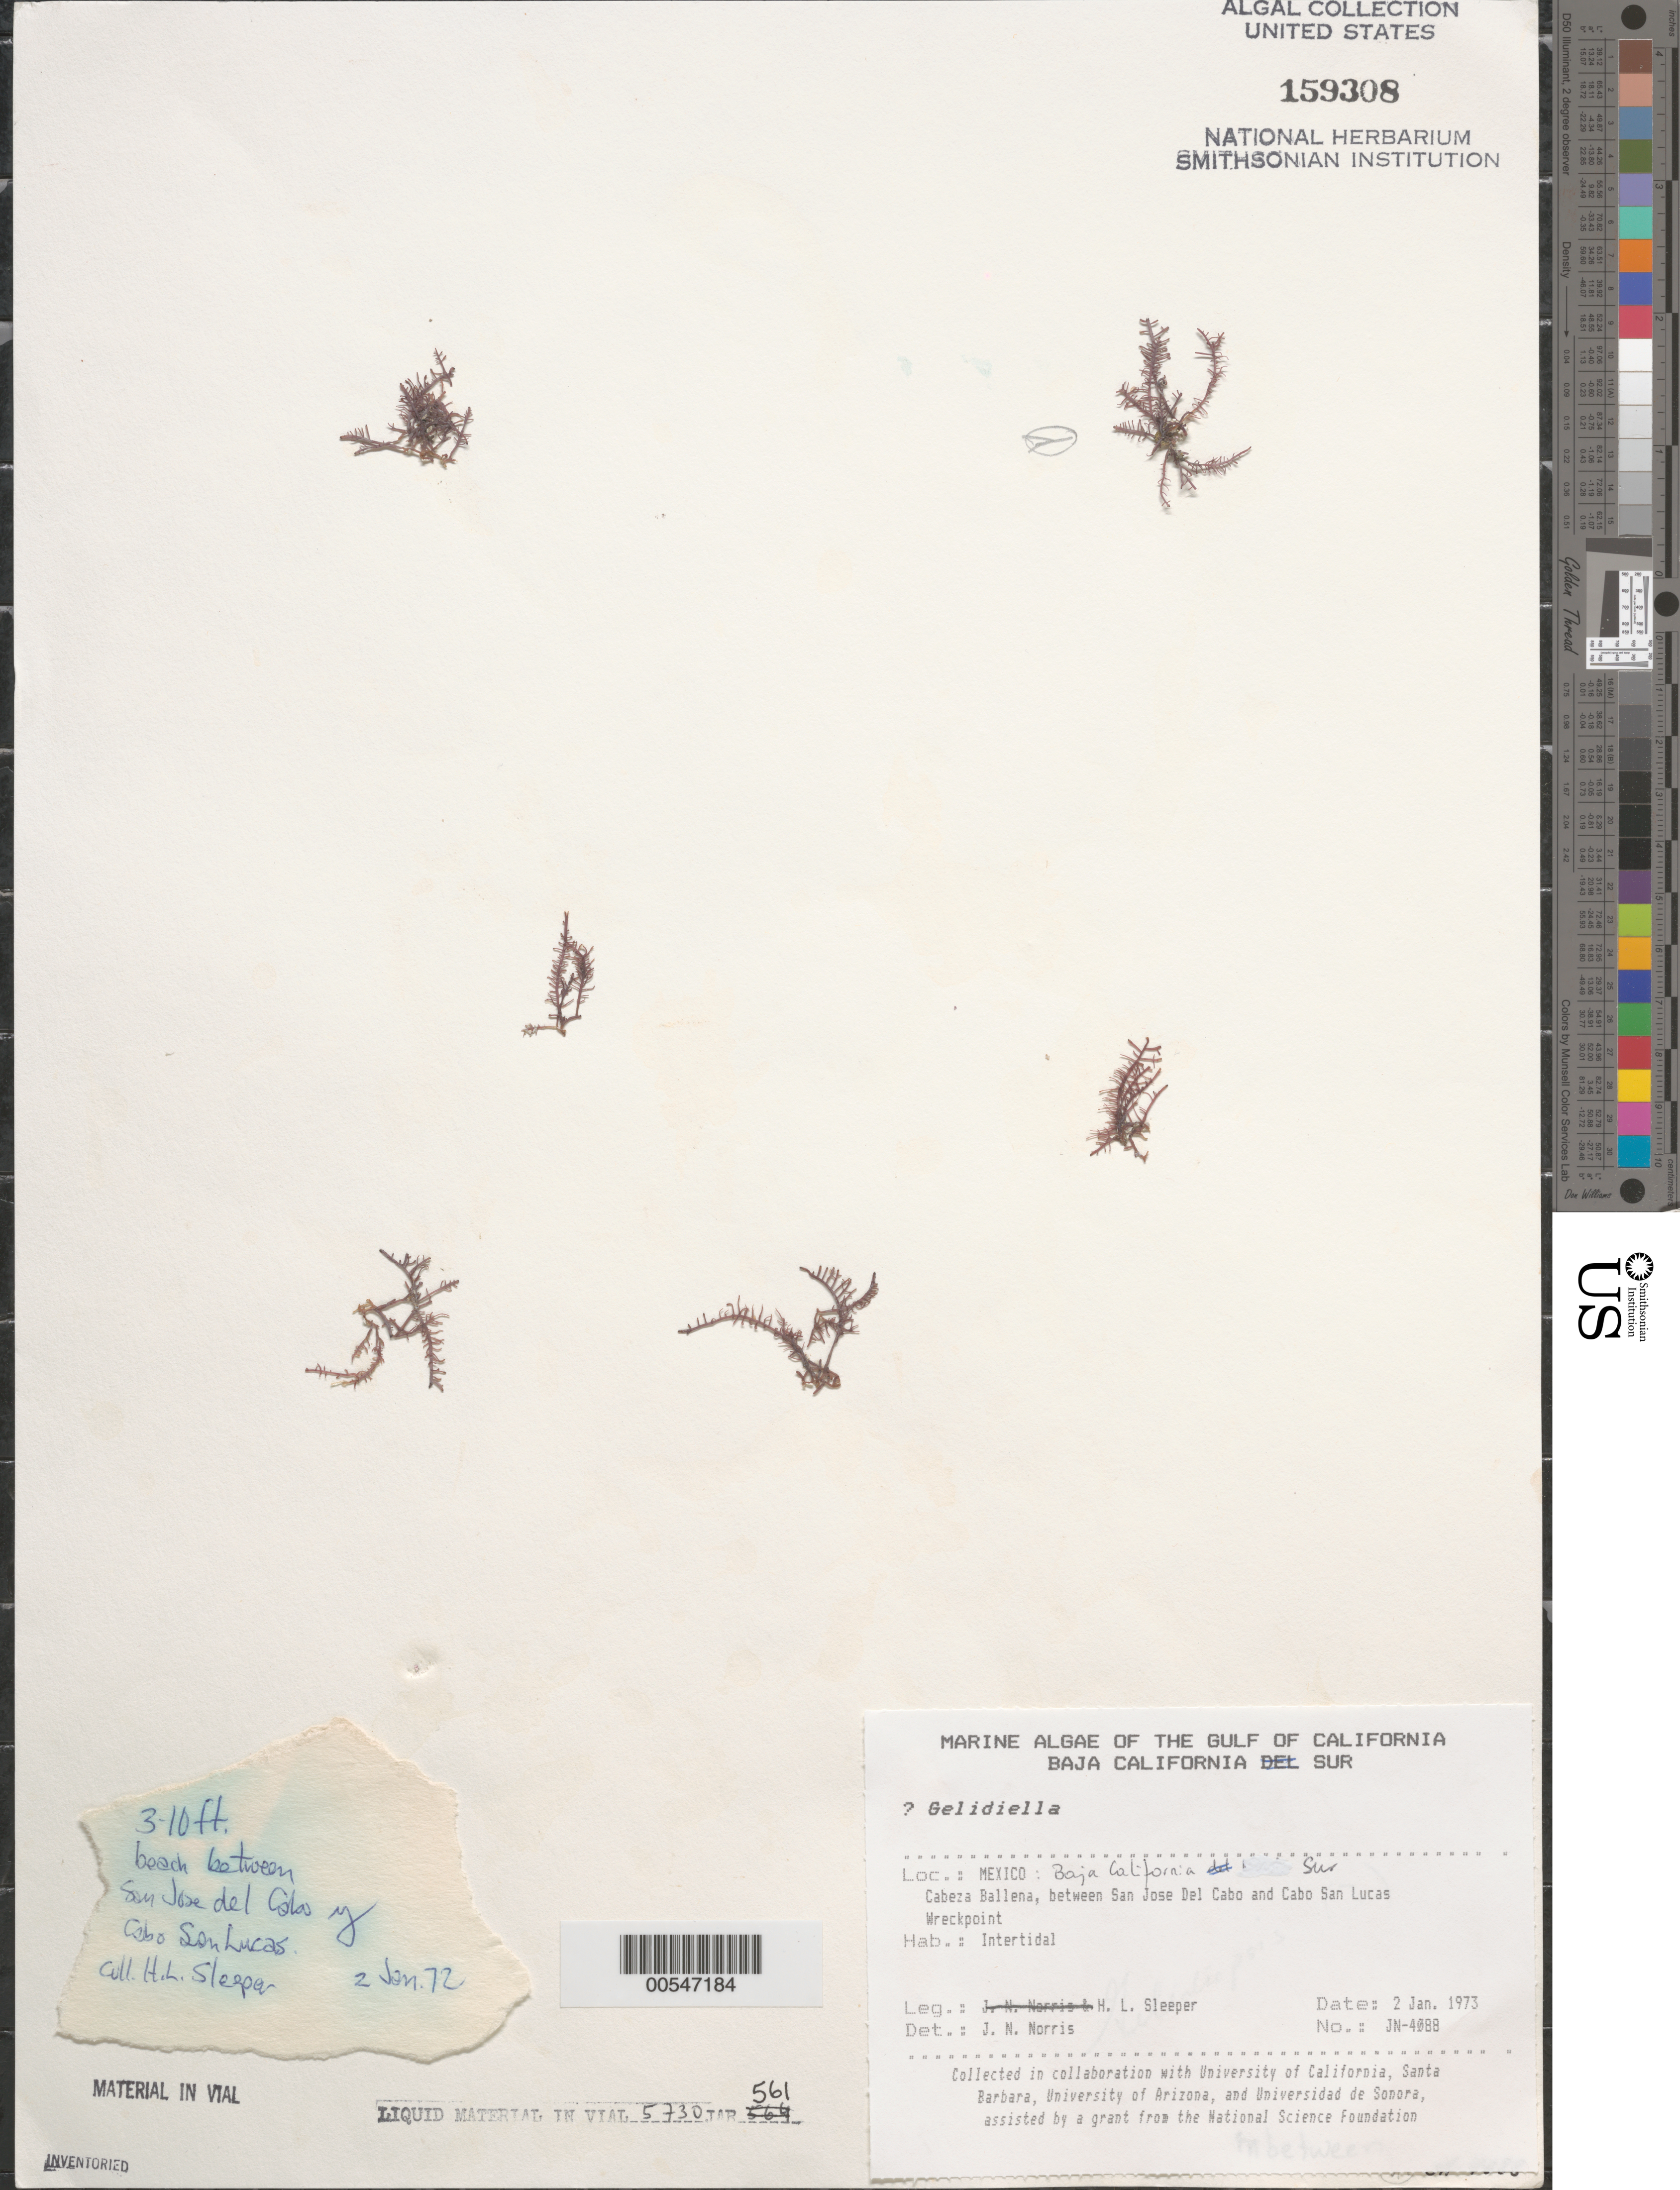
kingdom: Plantae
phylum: Rhodophyta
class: Florideophyceae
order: Gelidiales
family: Gelidiellaceae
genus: Gelidiella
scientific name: Gelidiella sp.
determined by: Norris, James N.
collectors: H. Sleeper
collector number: JN-4088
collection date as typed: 02 Jan 1973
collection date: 1973-01-02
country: Mexico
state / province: Baja California Sur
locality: Cabeza Ballena, between San Jose del Cabo and Cabo San Lucas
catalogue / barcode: US 159308